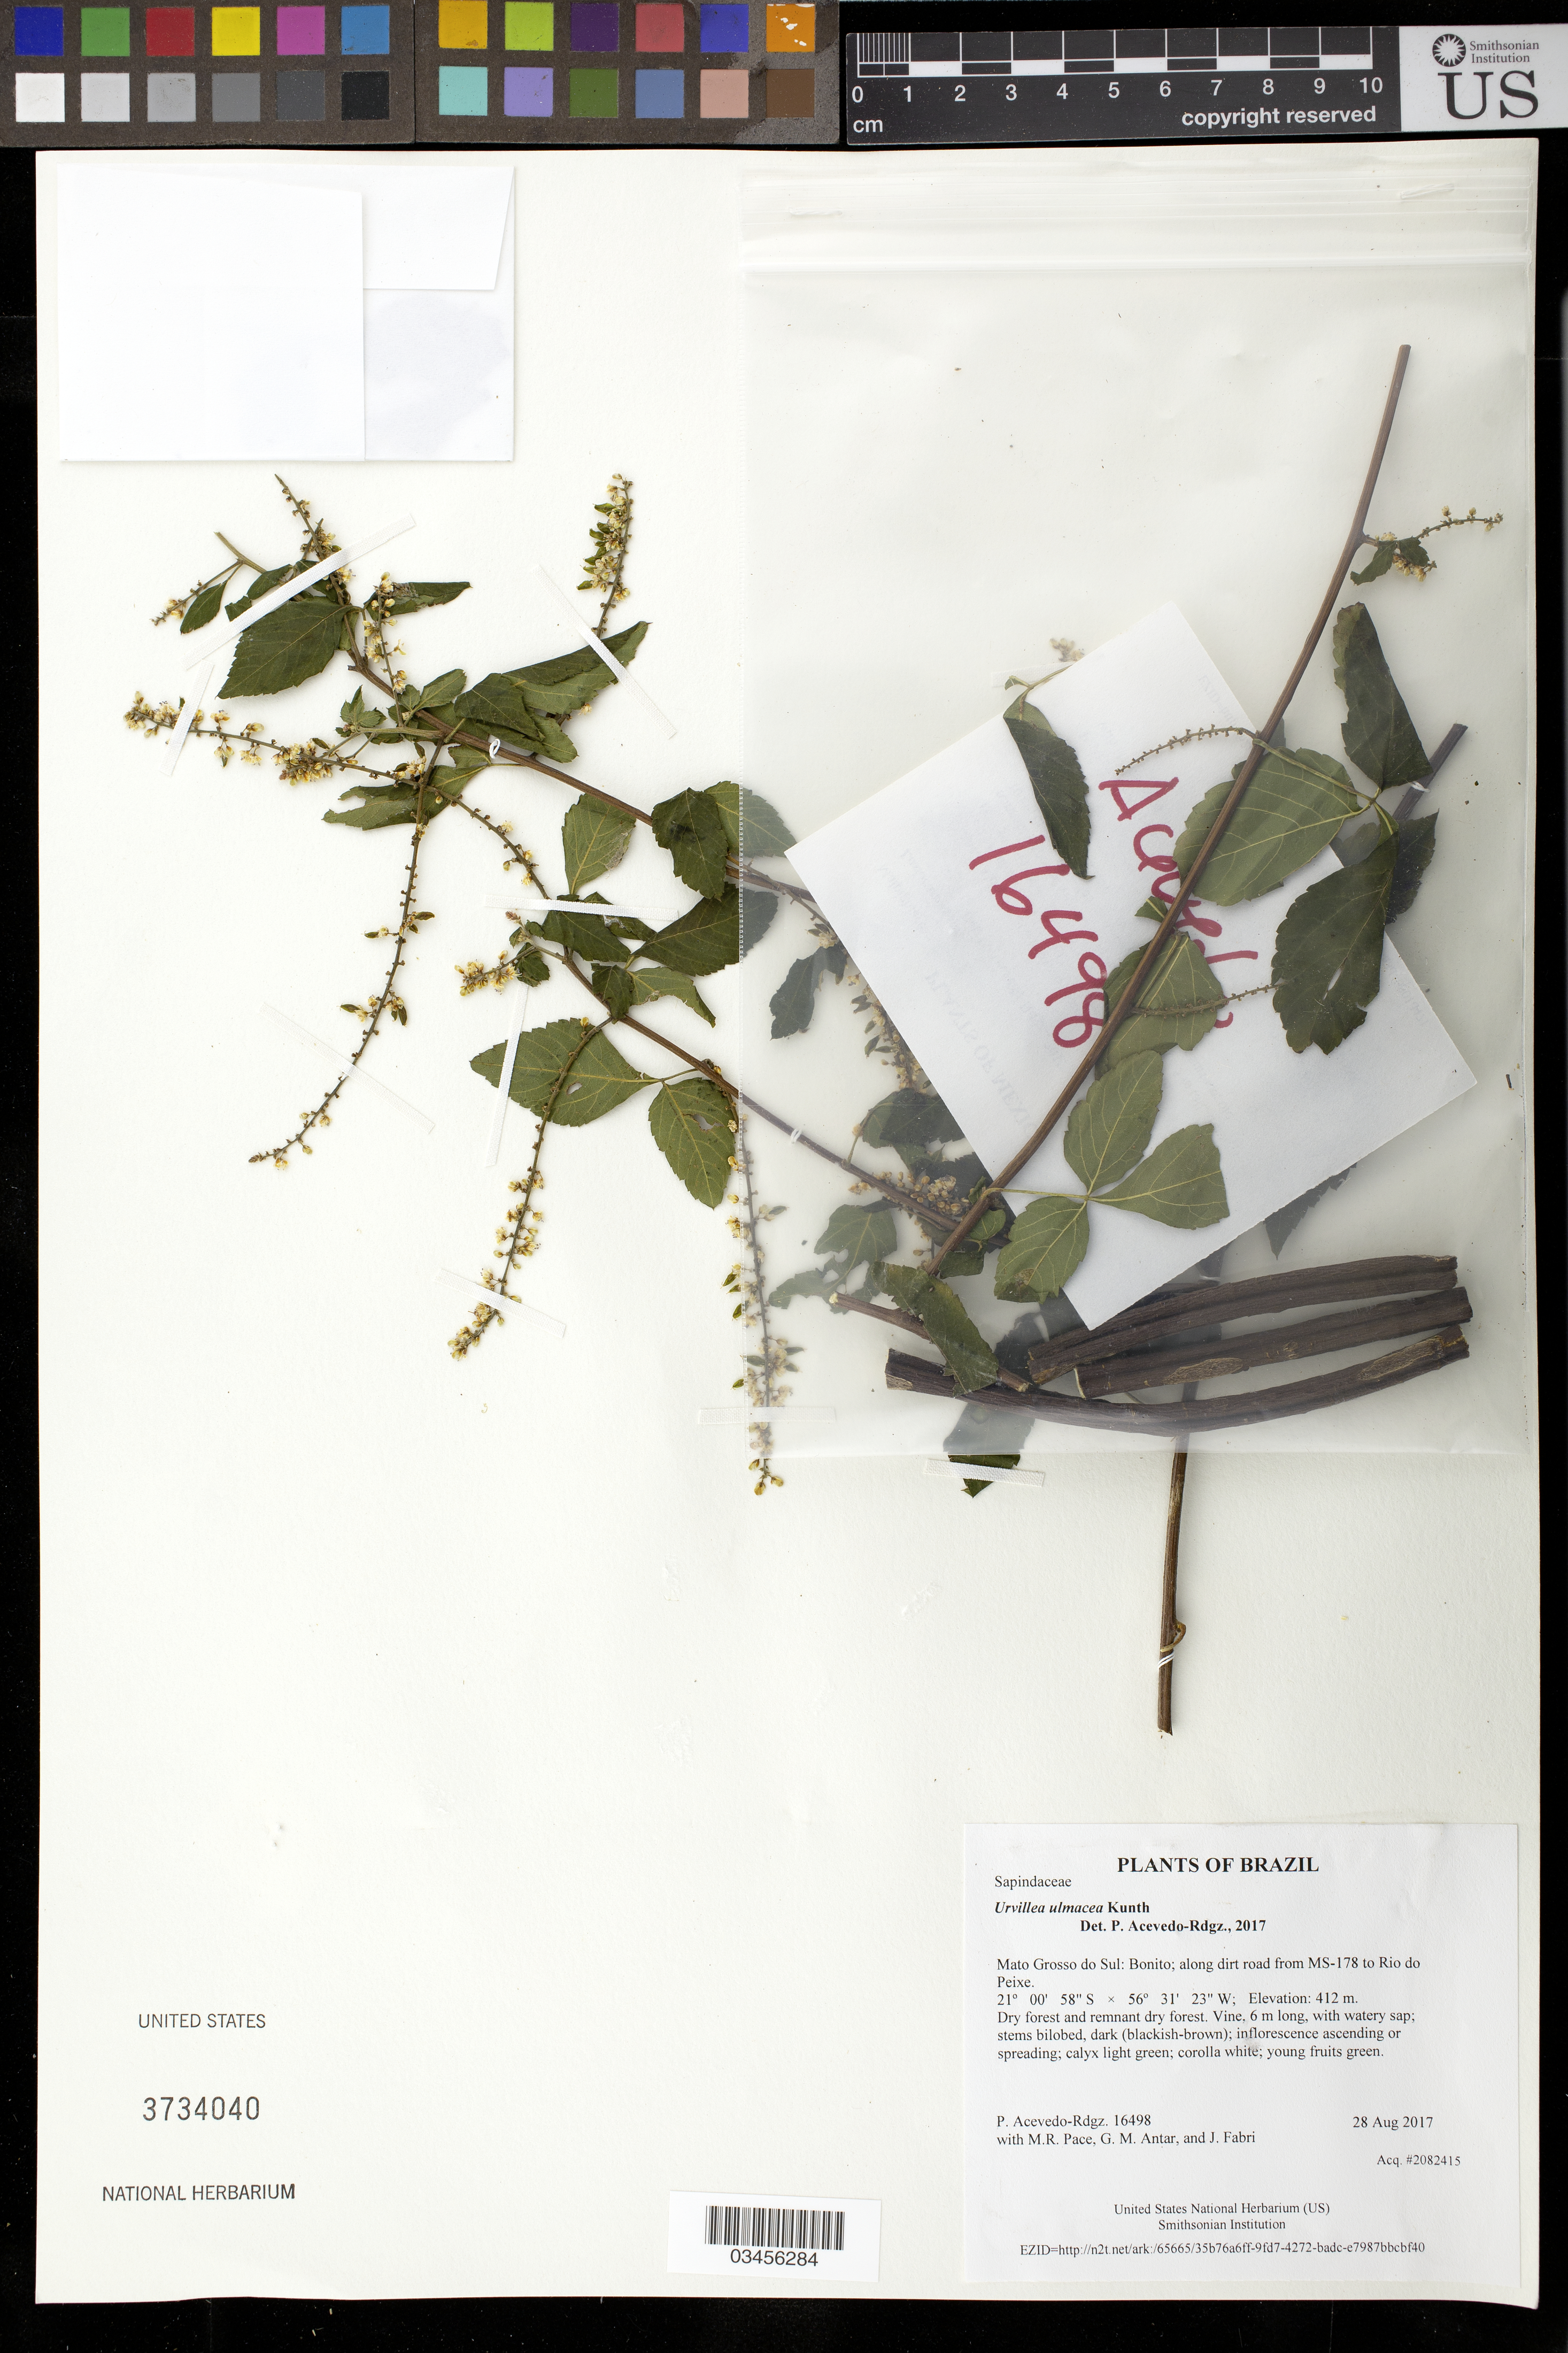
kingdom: Plantae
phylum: Tracheophyta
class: Magnoliopsida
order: Sapindales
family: Sapindaceae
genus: Urvillea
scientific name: Urvillea ulmacea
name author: Kunth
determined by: Acevedo-Rodríguez, P., (BOT), Smithsonian Institution - National Museum of Natural History (UNITED STATES)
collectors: P. Acevedo-Rodr., M. R. Pace, G. M. Antar & J. Fabri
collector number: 16498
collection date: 2017-08-28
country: Brazil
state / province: Mato Grosso do Sul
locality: Bonito; along dirt road from MS-178 to Rio do Peixe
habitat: Dry forest and remnant dry forest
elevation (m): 412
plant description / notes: US, NY, MO, K, B, RB, SP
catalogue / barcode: US 3734040